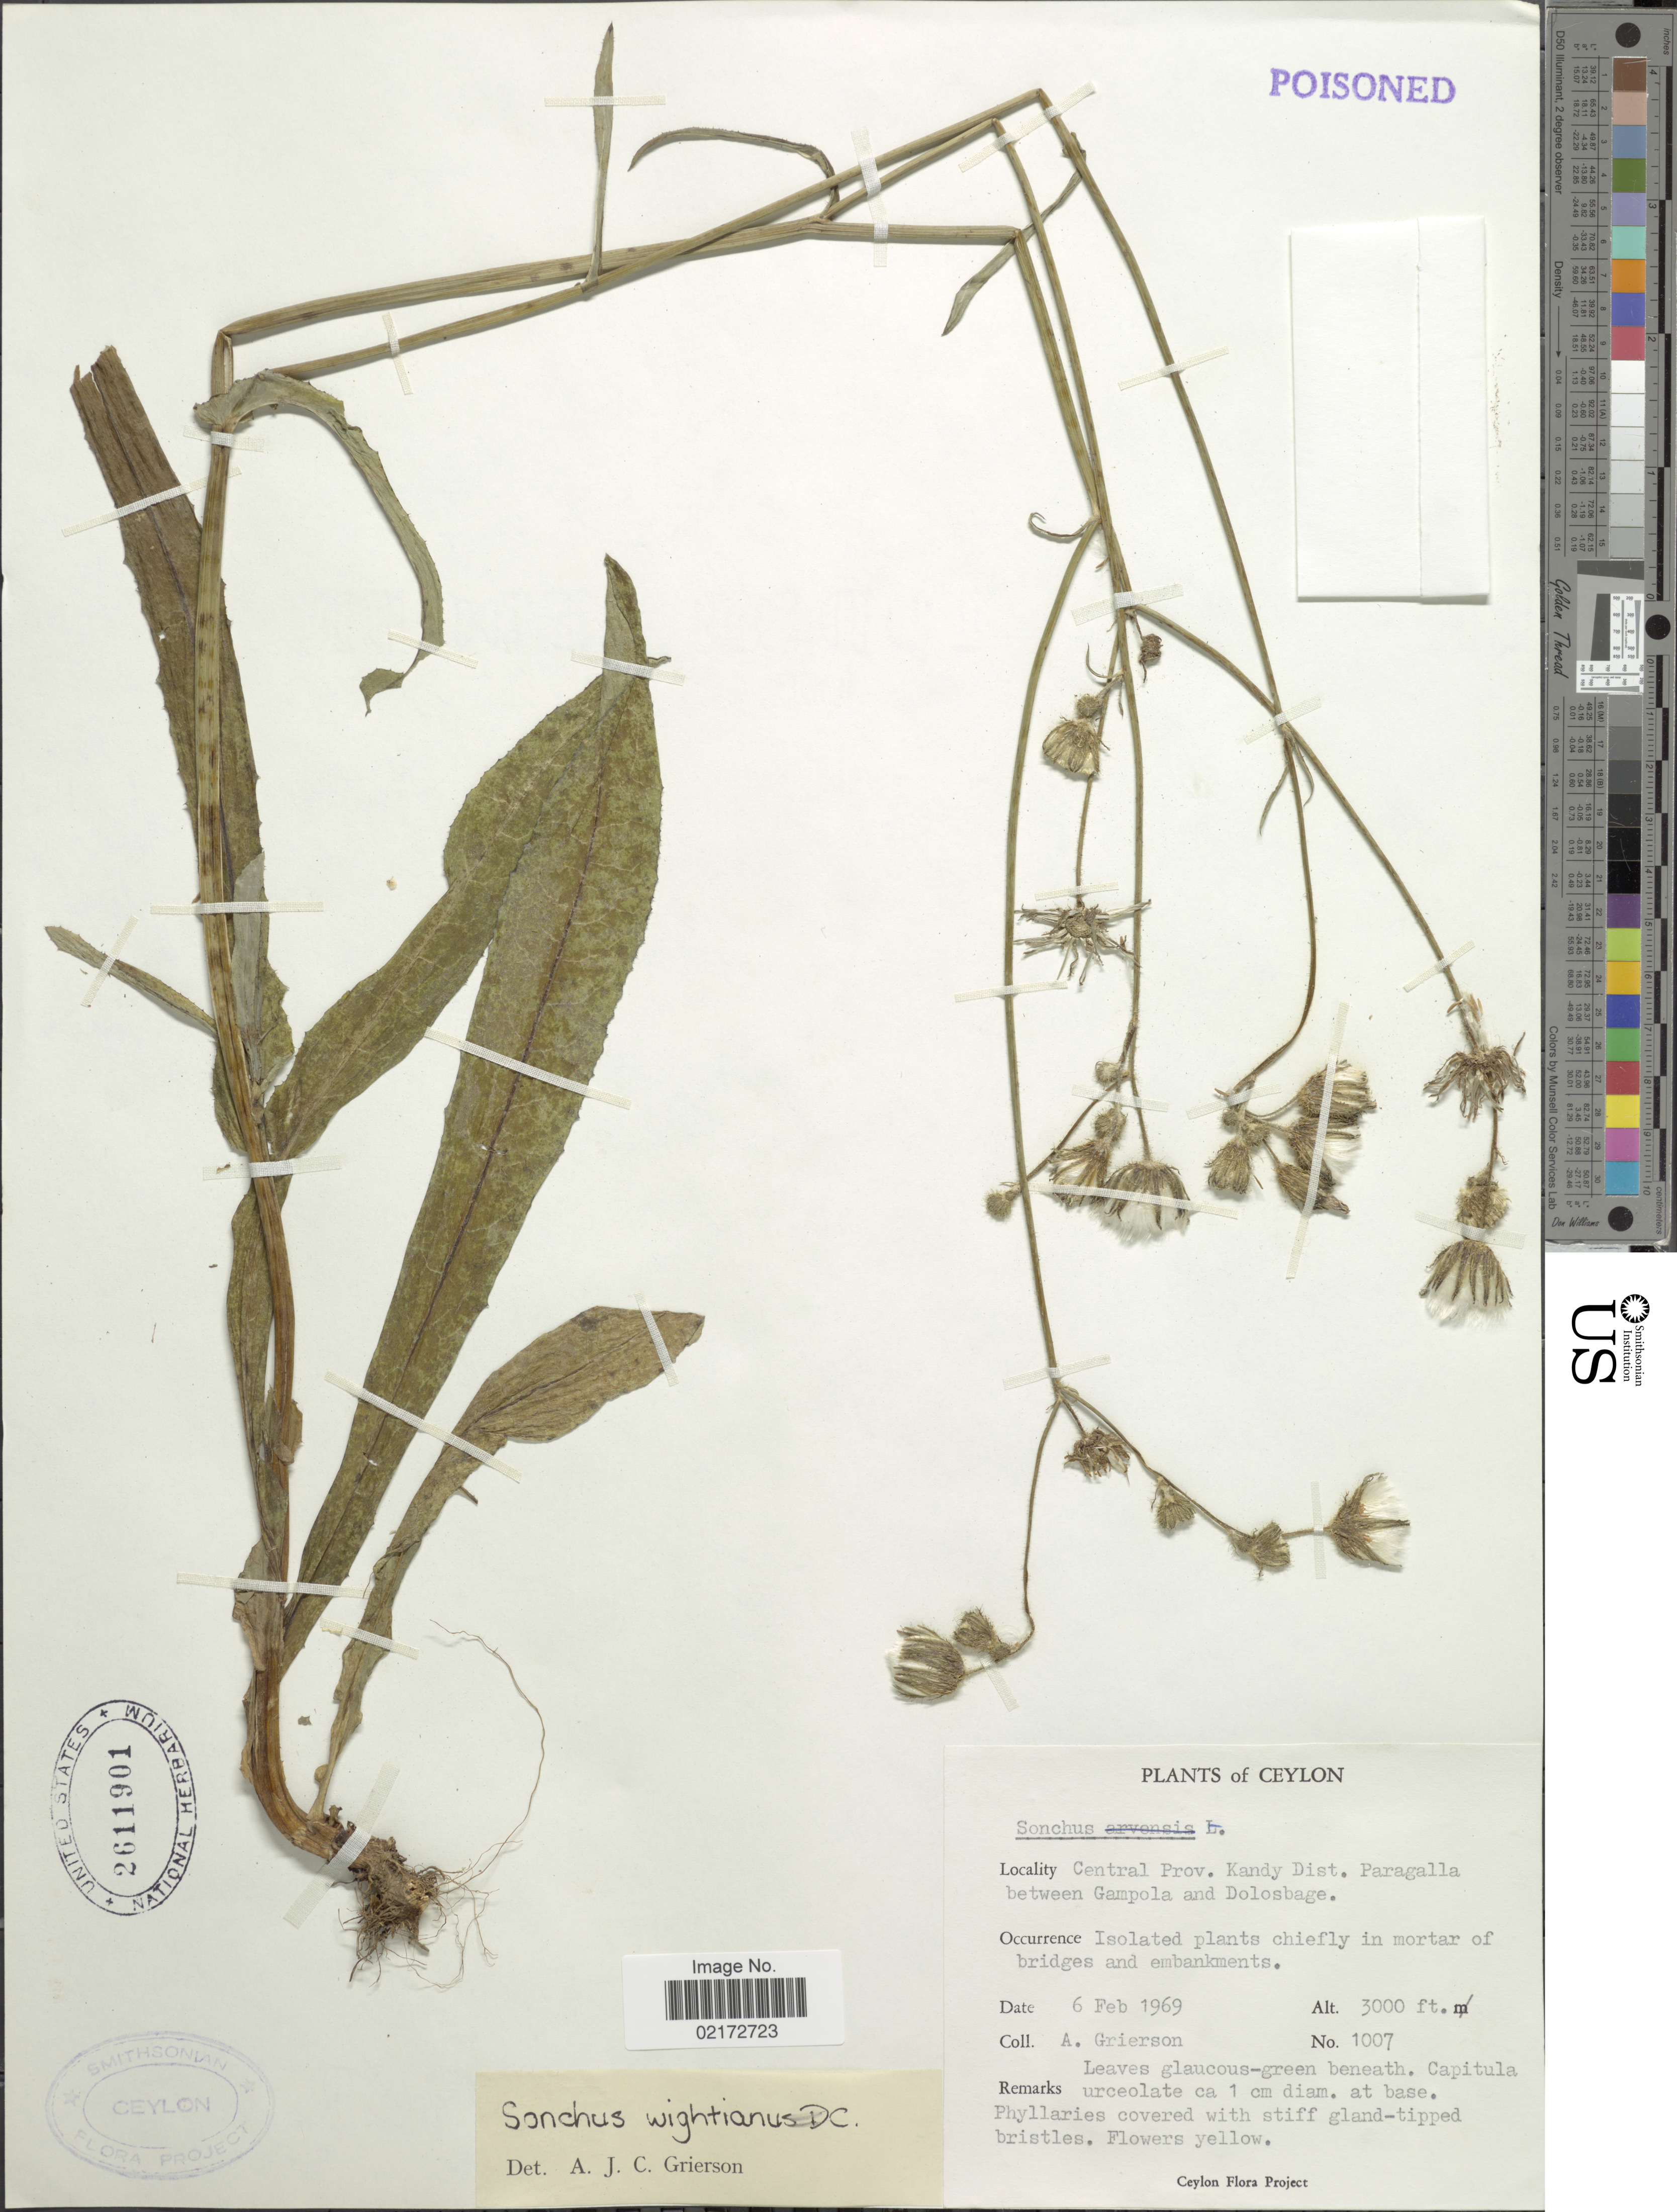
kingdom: Plantae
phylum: Tracheophyta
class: Magnoliopsida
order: Asterales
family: Asteraceae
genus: Sonchus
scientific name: Sonchus wightianus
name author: DC.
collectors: A. Grierson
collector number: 1007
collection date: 1969-02-06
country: Sri Lanka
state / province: Central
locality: Ceylon. Central Prov. Kandy Dist. Paragalla between Gampola and Dolosbage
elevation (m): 914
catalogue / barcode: US 2611901